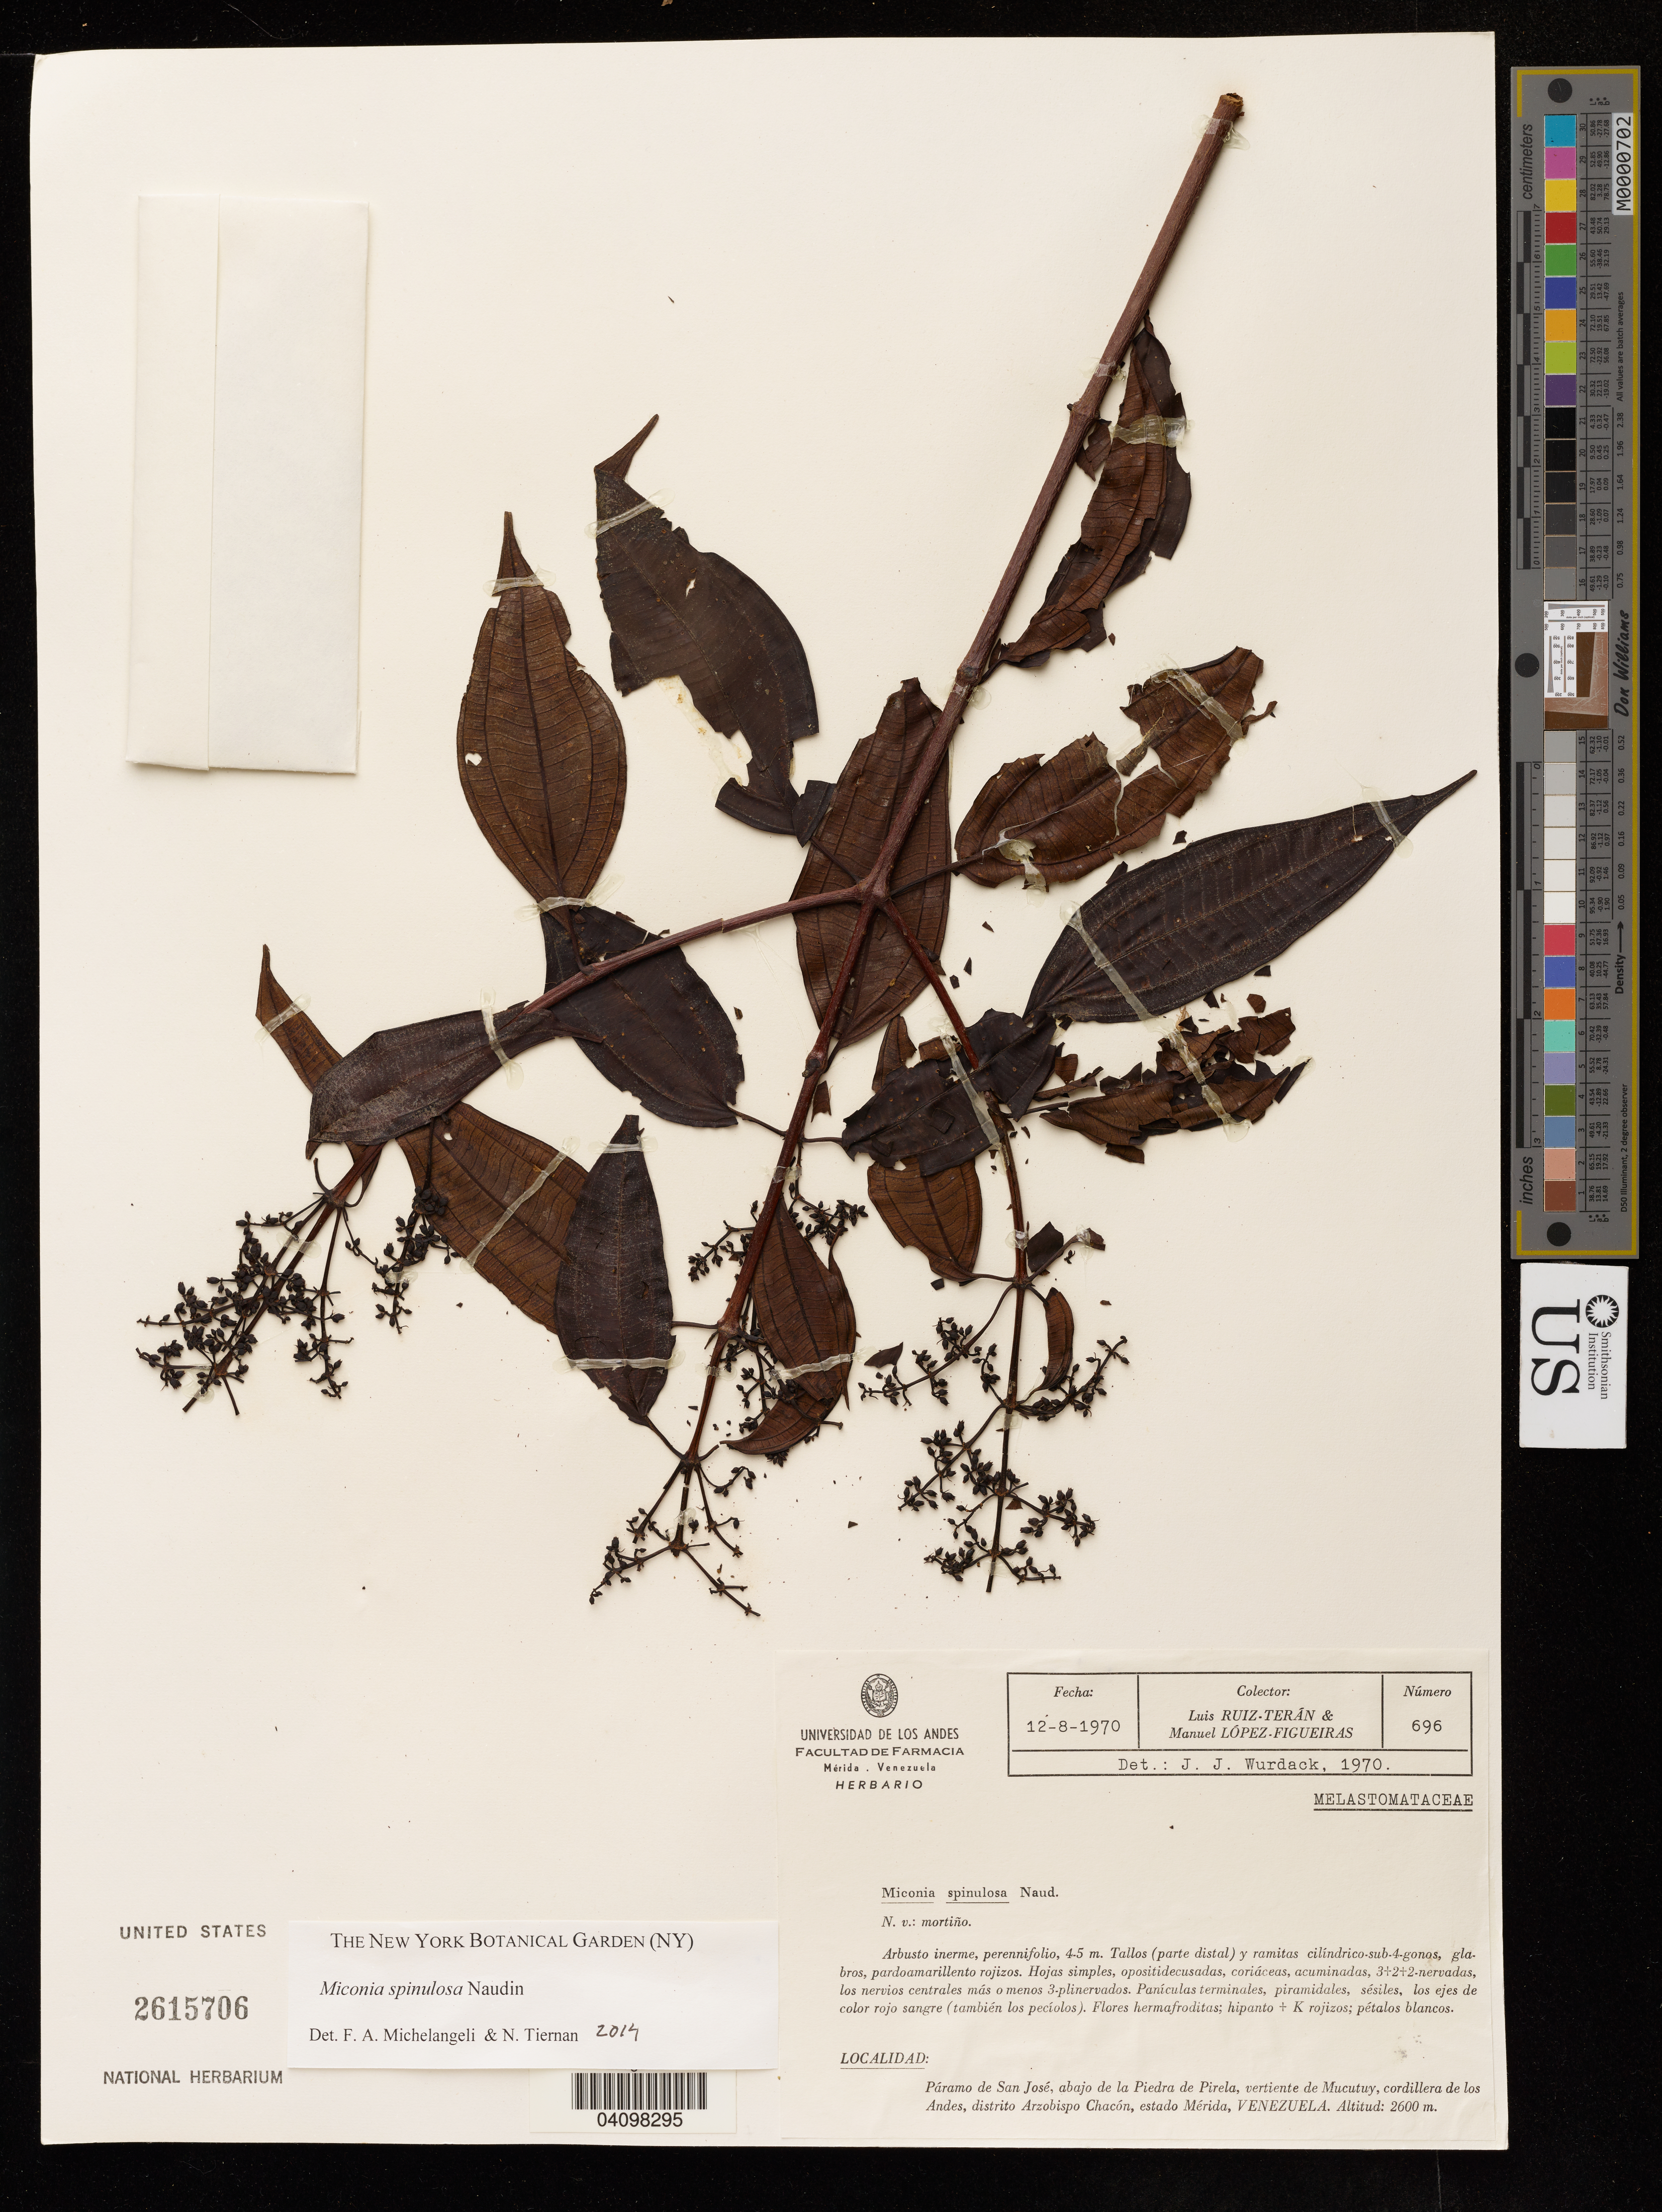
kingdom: Plantae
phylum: Tracheophyta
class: Magnoliopsida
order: Myrtales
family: Melastomataceae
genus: Miconia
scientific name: Miconia spinulosa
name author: Naudin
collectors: L. E. Ruíz-Terán & M. López Figueiras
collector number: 696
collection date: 1970-08-12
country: Venezuela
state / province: Merida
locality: Páramo de San José, abajo de la Piedra de Pirela, vertiente de Mucutuy, cordillera de los Andes, distrito Arzobispo Chacón, estado Mérida, Venezuela.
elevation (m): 2600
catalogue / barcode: US 3615706